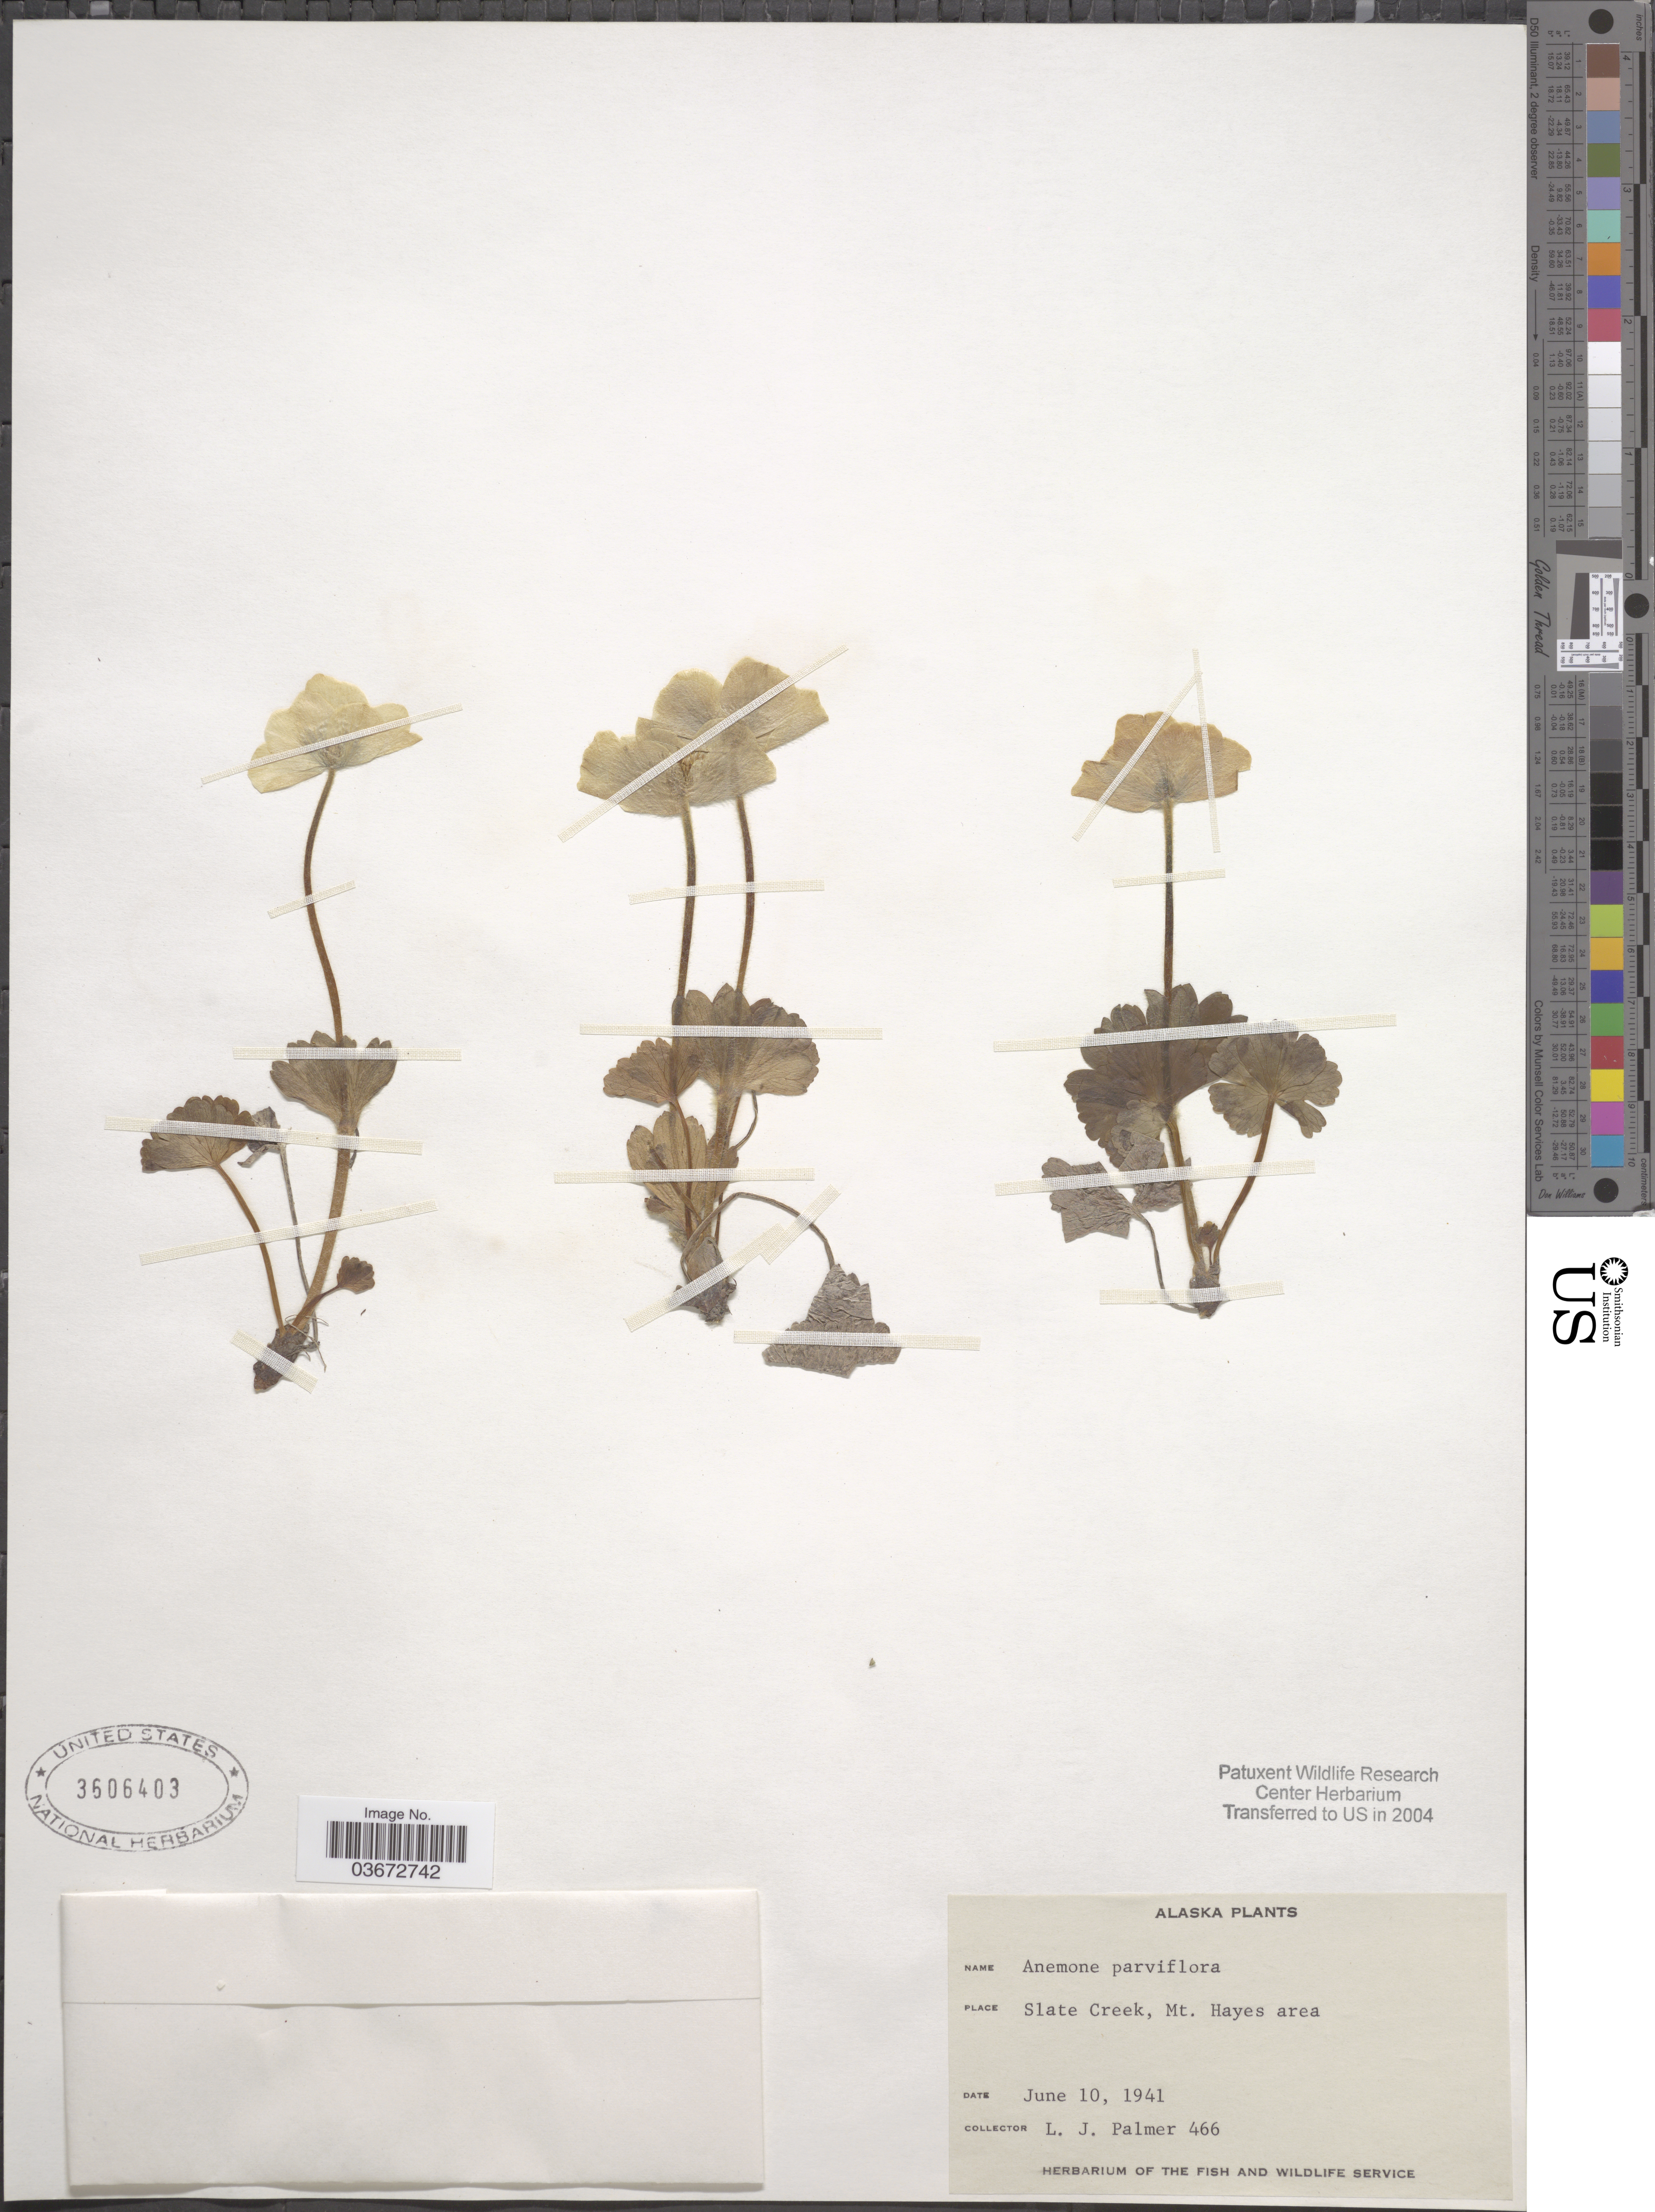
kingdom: Plantae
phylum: Tracheophyta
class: Magnoliopsida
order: Ranunculales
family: Ranunculaceae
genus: Anemone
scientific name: Anemone parviflora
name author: Michx.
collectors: L. J. Palmer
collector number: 466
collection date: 1941-06-10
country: United States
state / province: Alaska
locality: Slate Creek, Mt. Hayes area.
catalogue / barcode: US 3606403